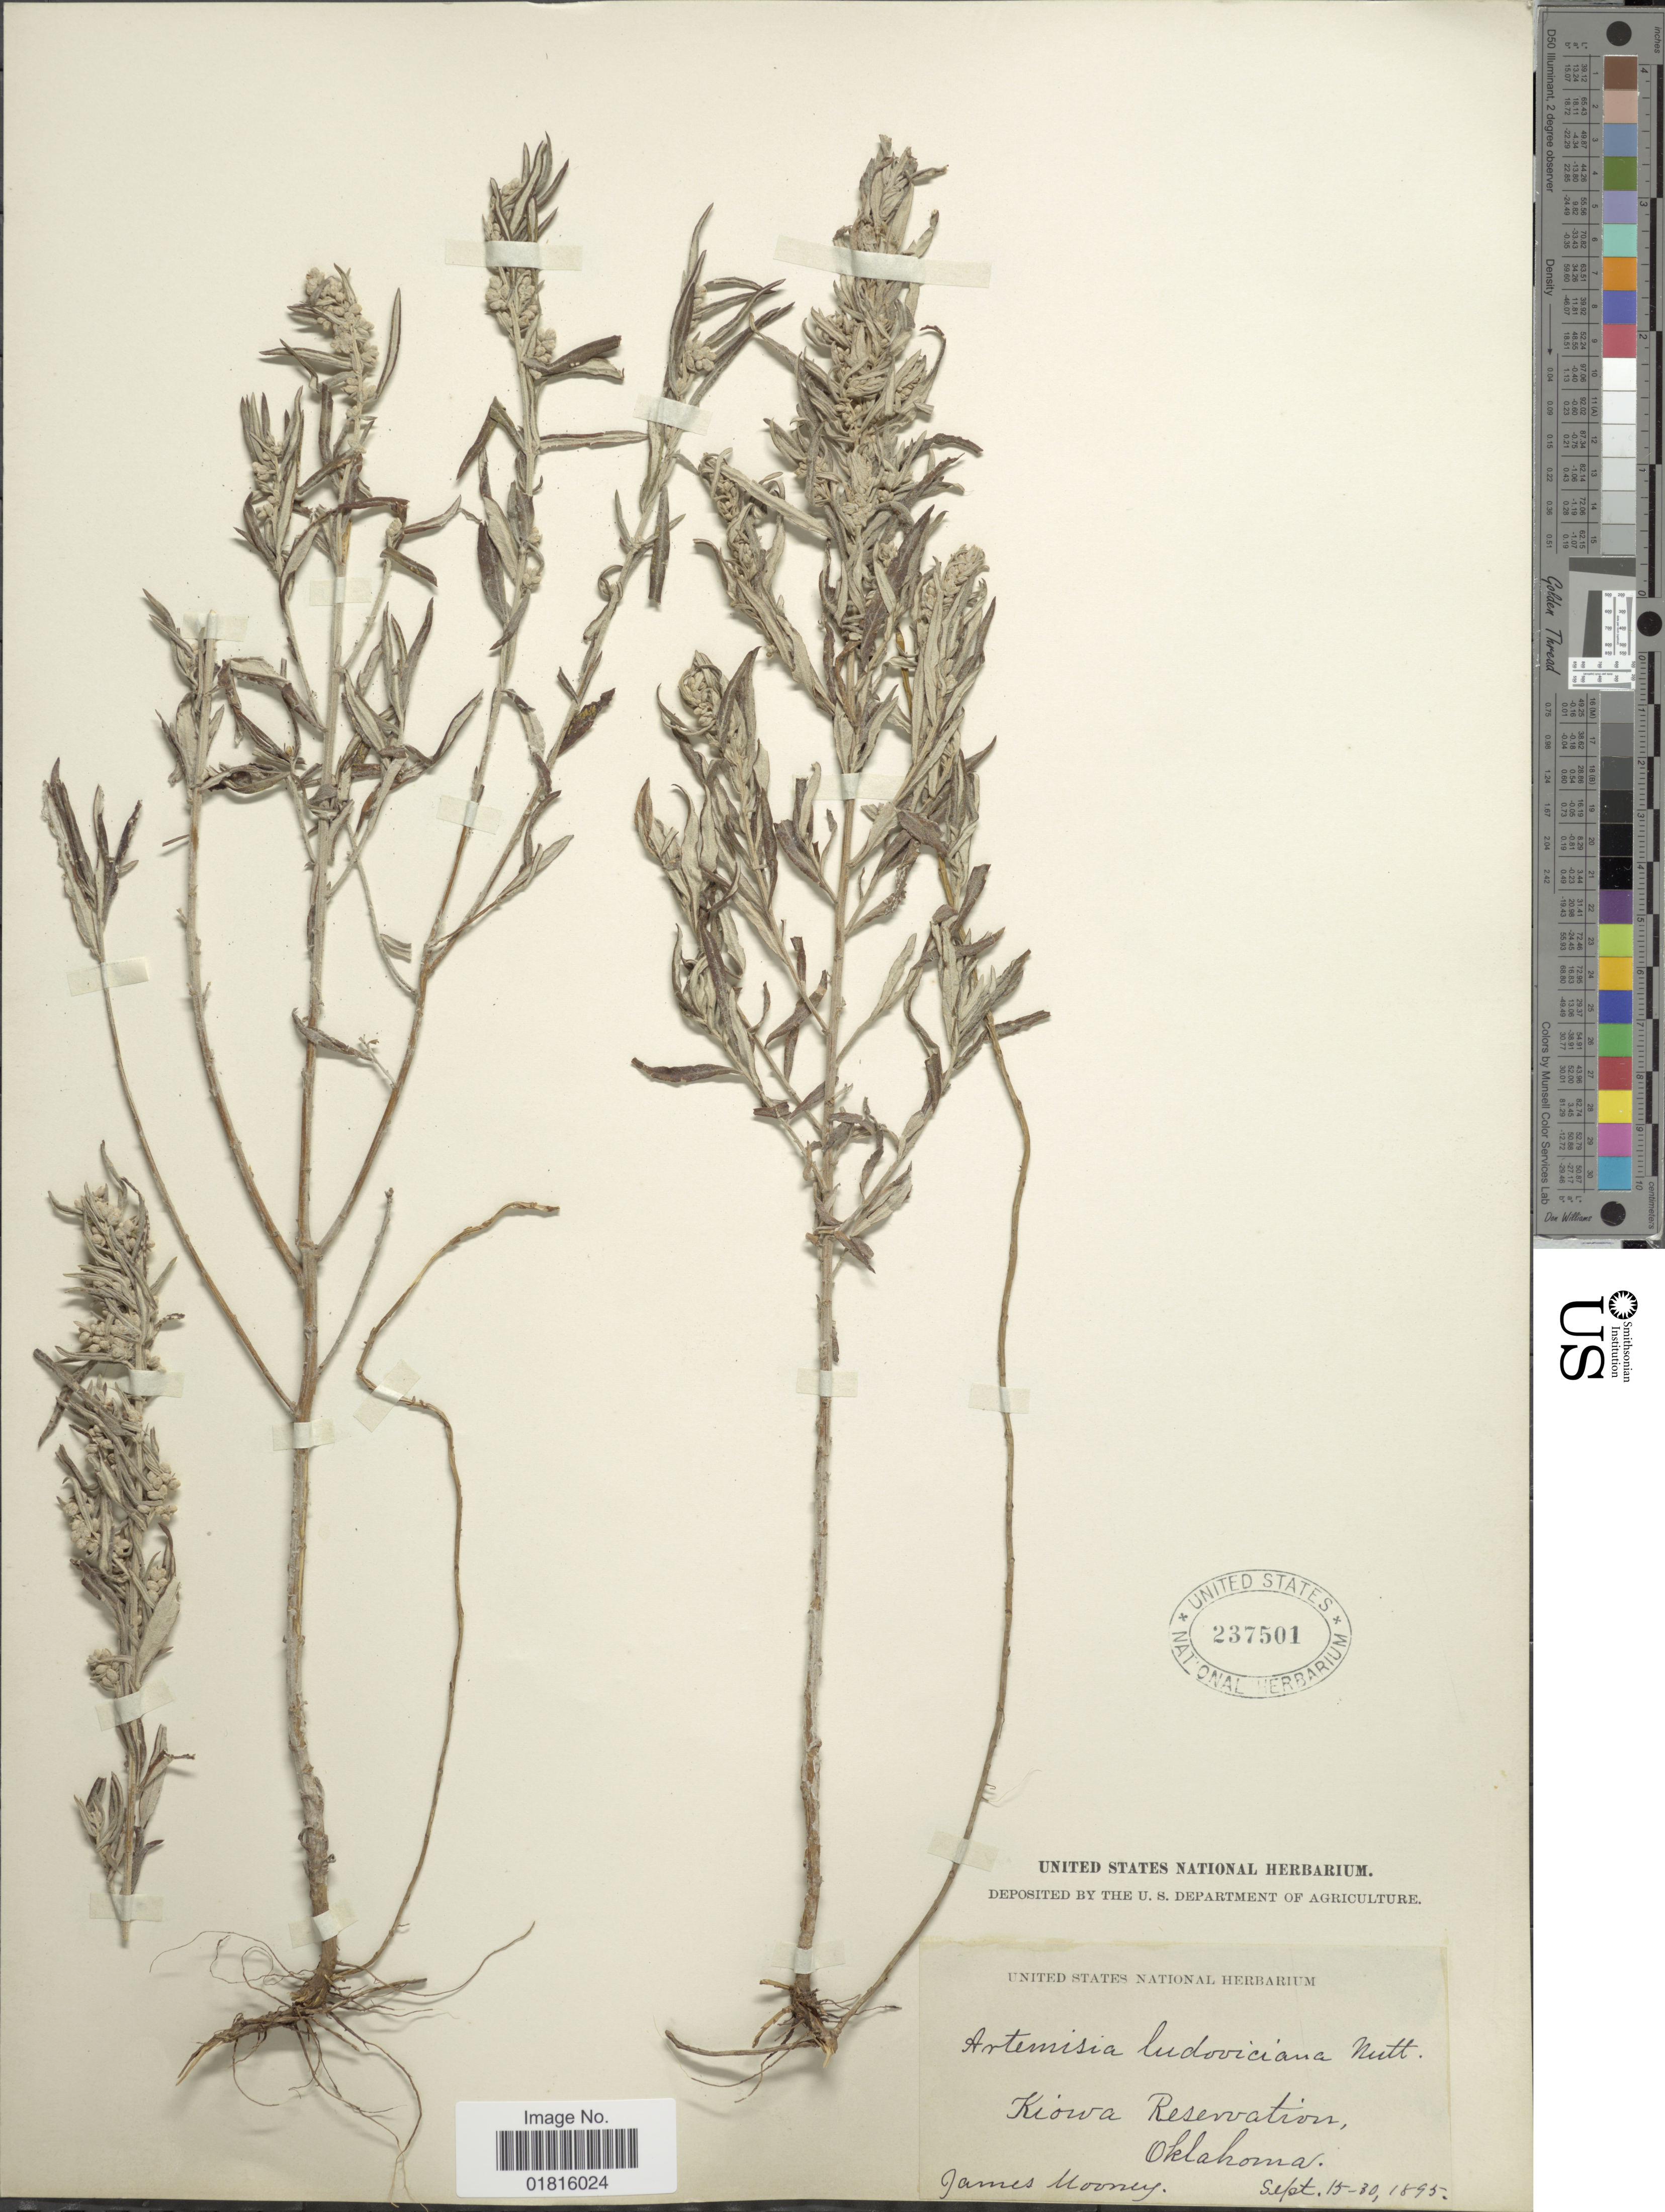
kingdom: Plantae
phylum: Tracheophyta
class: Magnoliopsida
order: Asterales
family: Asteraceae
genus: Artemisia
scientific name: Artemisia ludoviciana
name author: Nutt.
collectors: J. Mooney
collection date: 1895-09-15/1895-09-30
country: United States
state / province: Oklahoma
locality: Kiowa Reservation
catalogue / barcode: US 237501